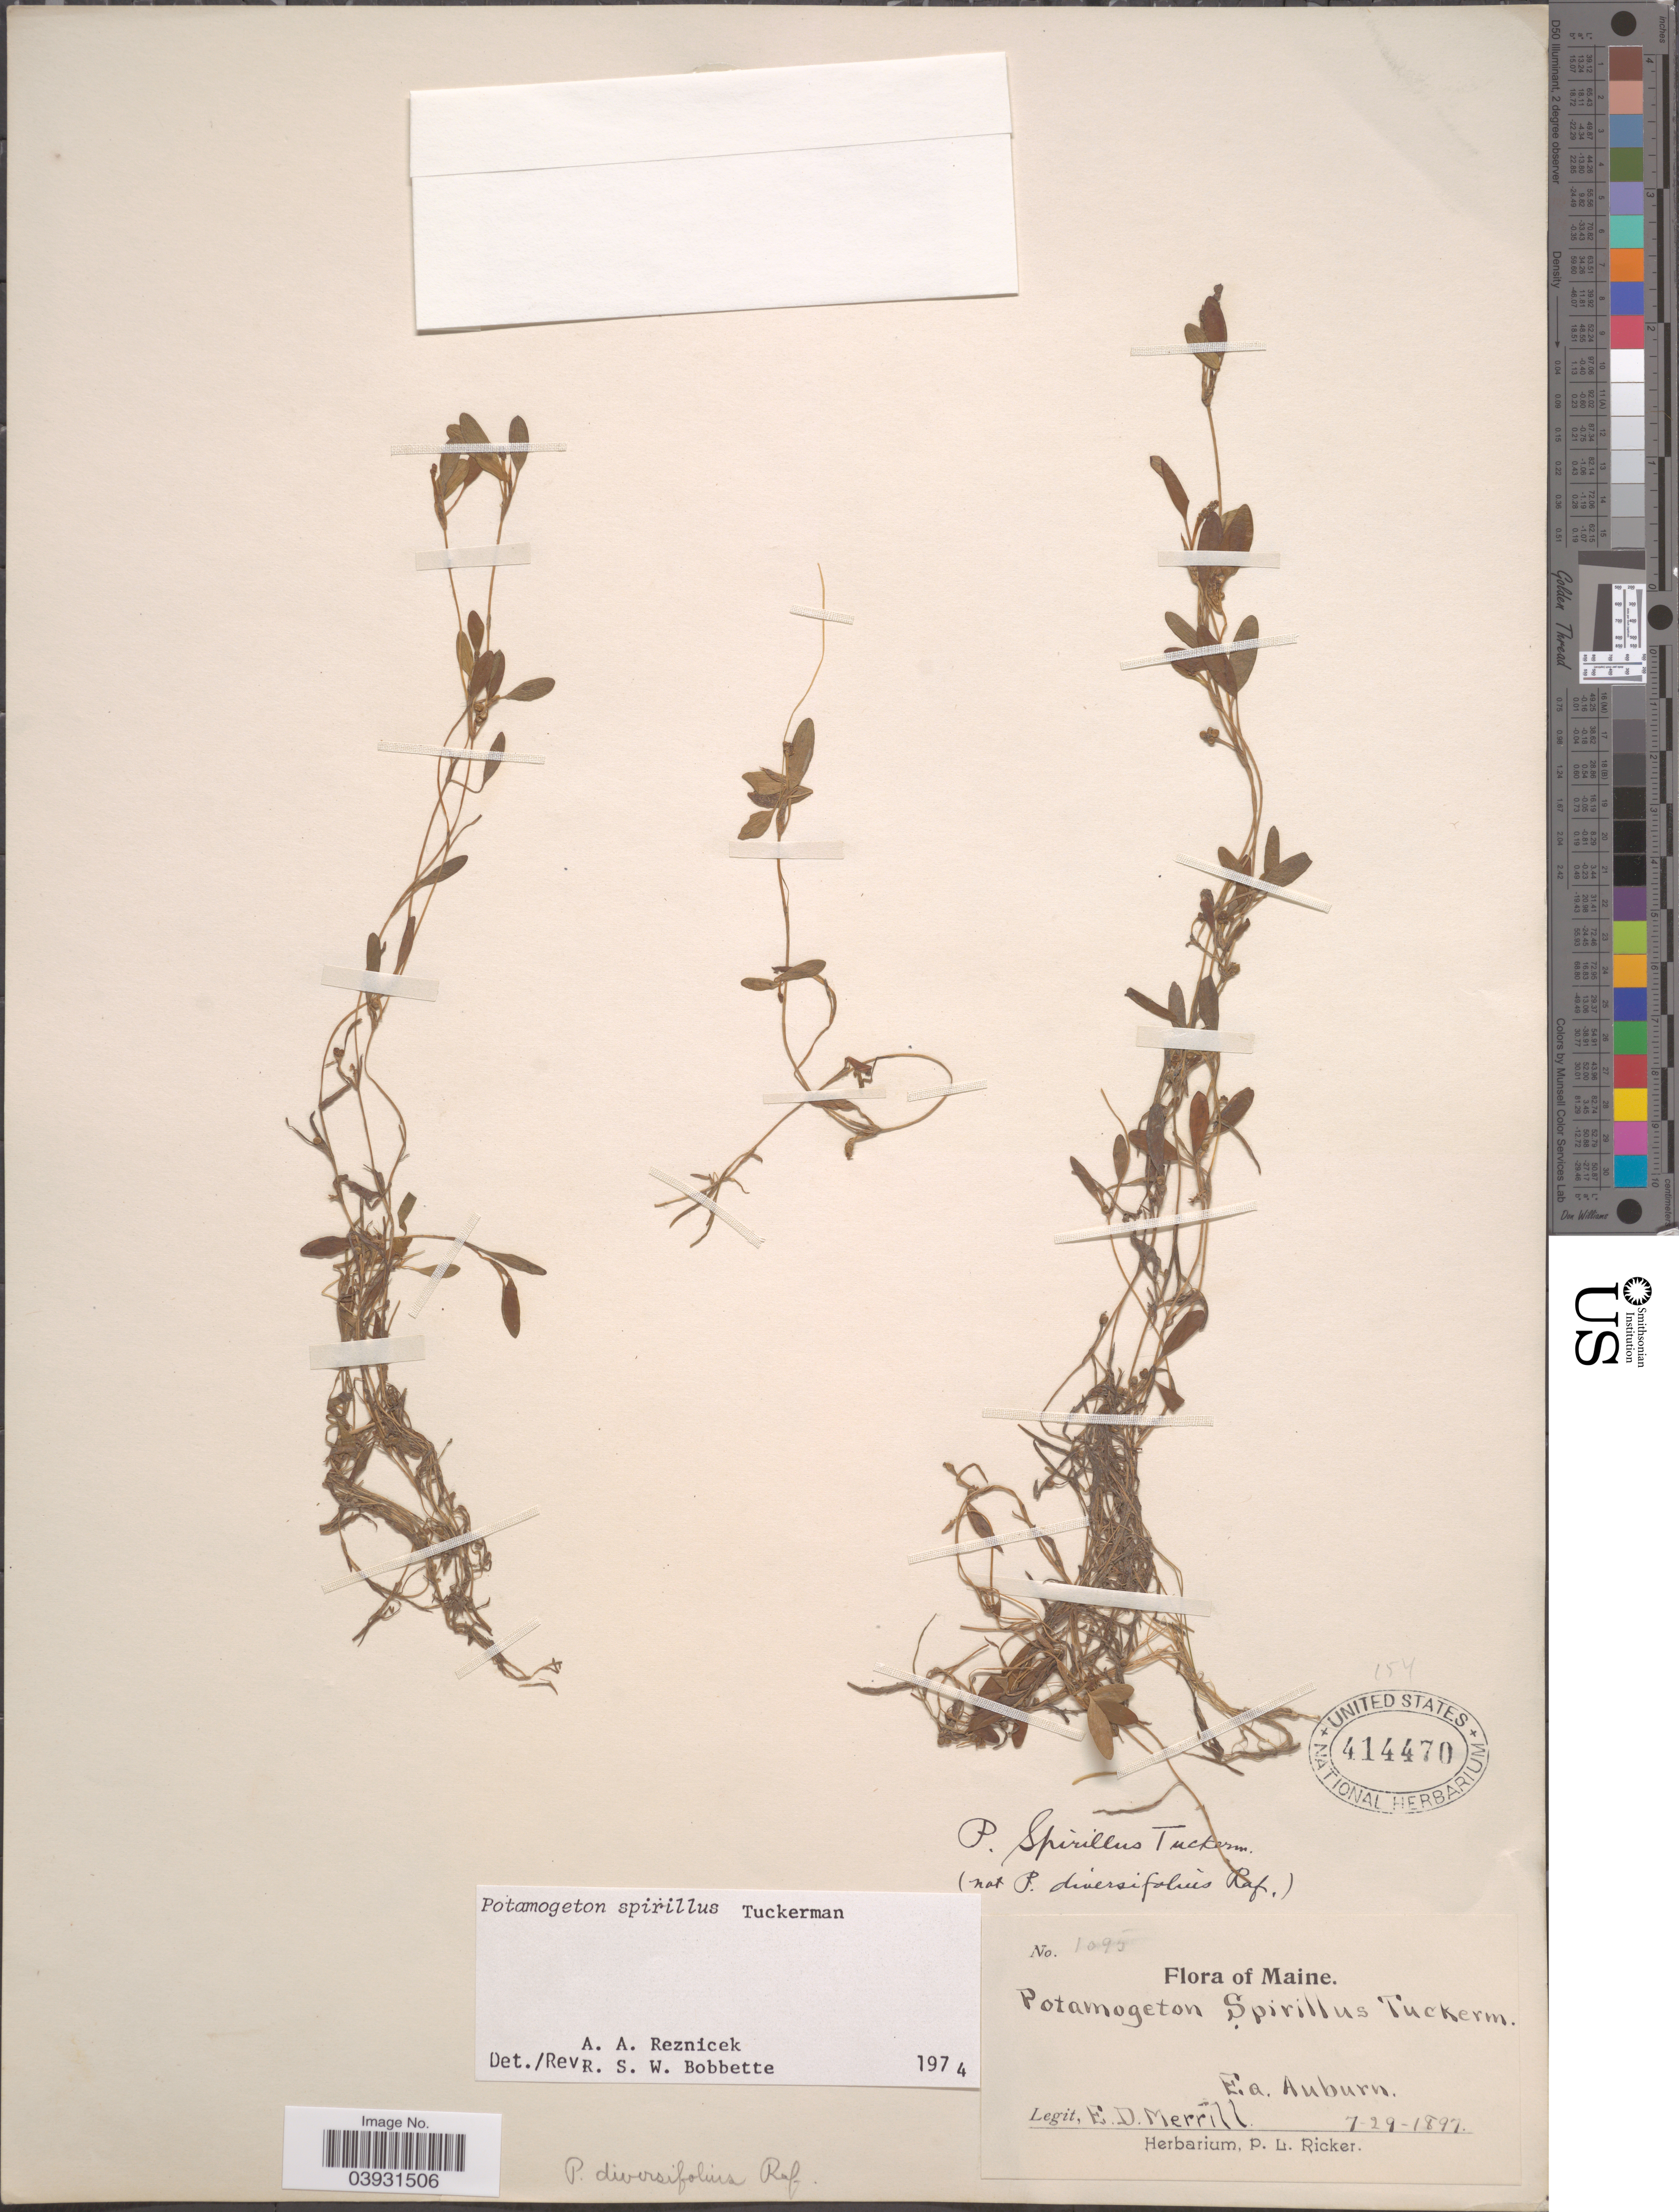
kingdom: Plantae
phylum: Tracheophyta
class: Liliopsida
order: Alismatales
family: Potamogetonaceae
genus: Potamogeton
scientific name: Potamogeton spirillus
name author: Tuck.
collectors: E. D. Merrill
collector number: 1095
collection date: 1897-07-29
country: United States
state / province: Maine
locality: E.a. Auburn.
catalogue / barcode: US 414470